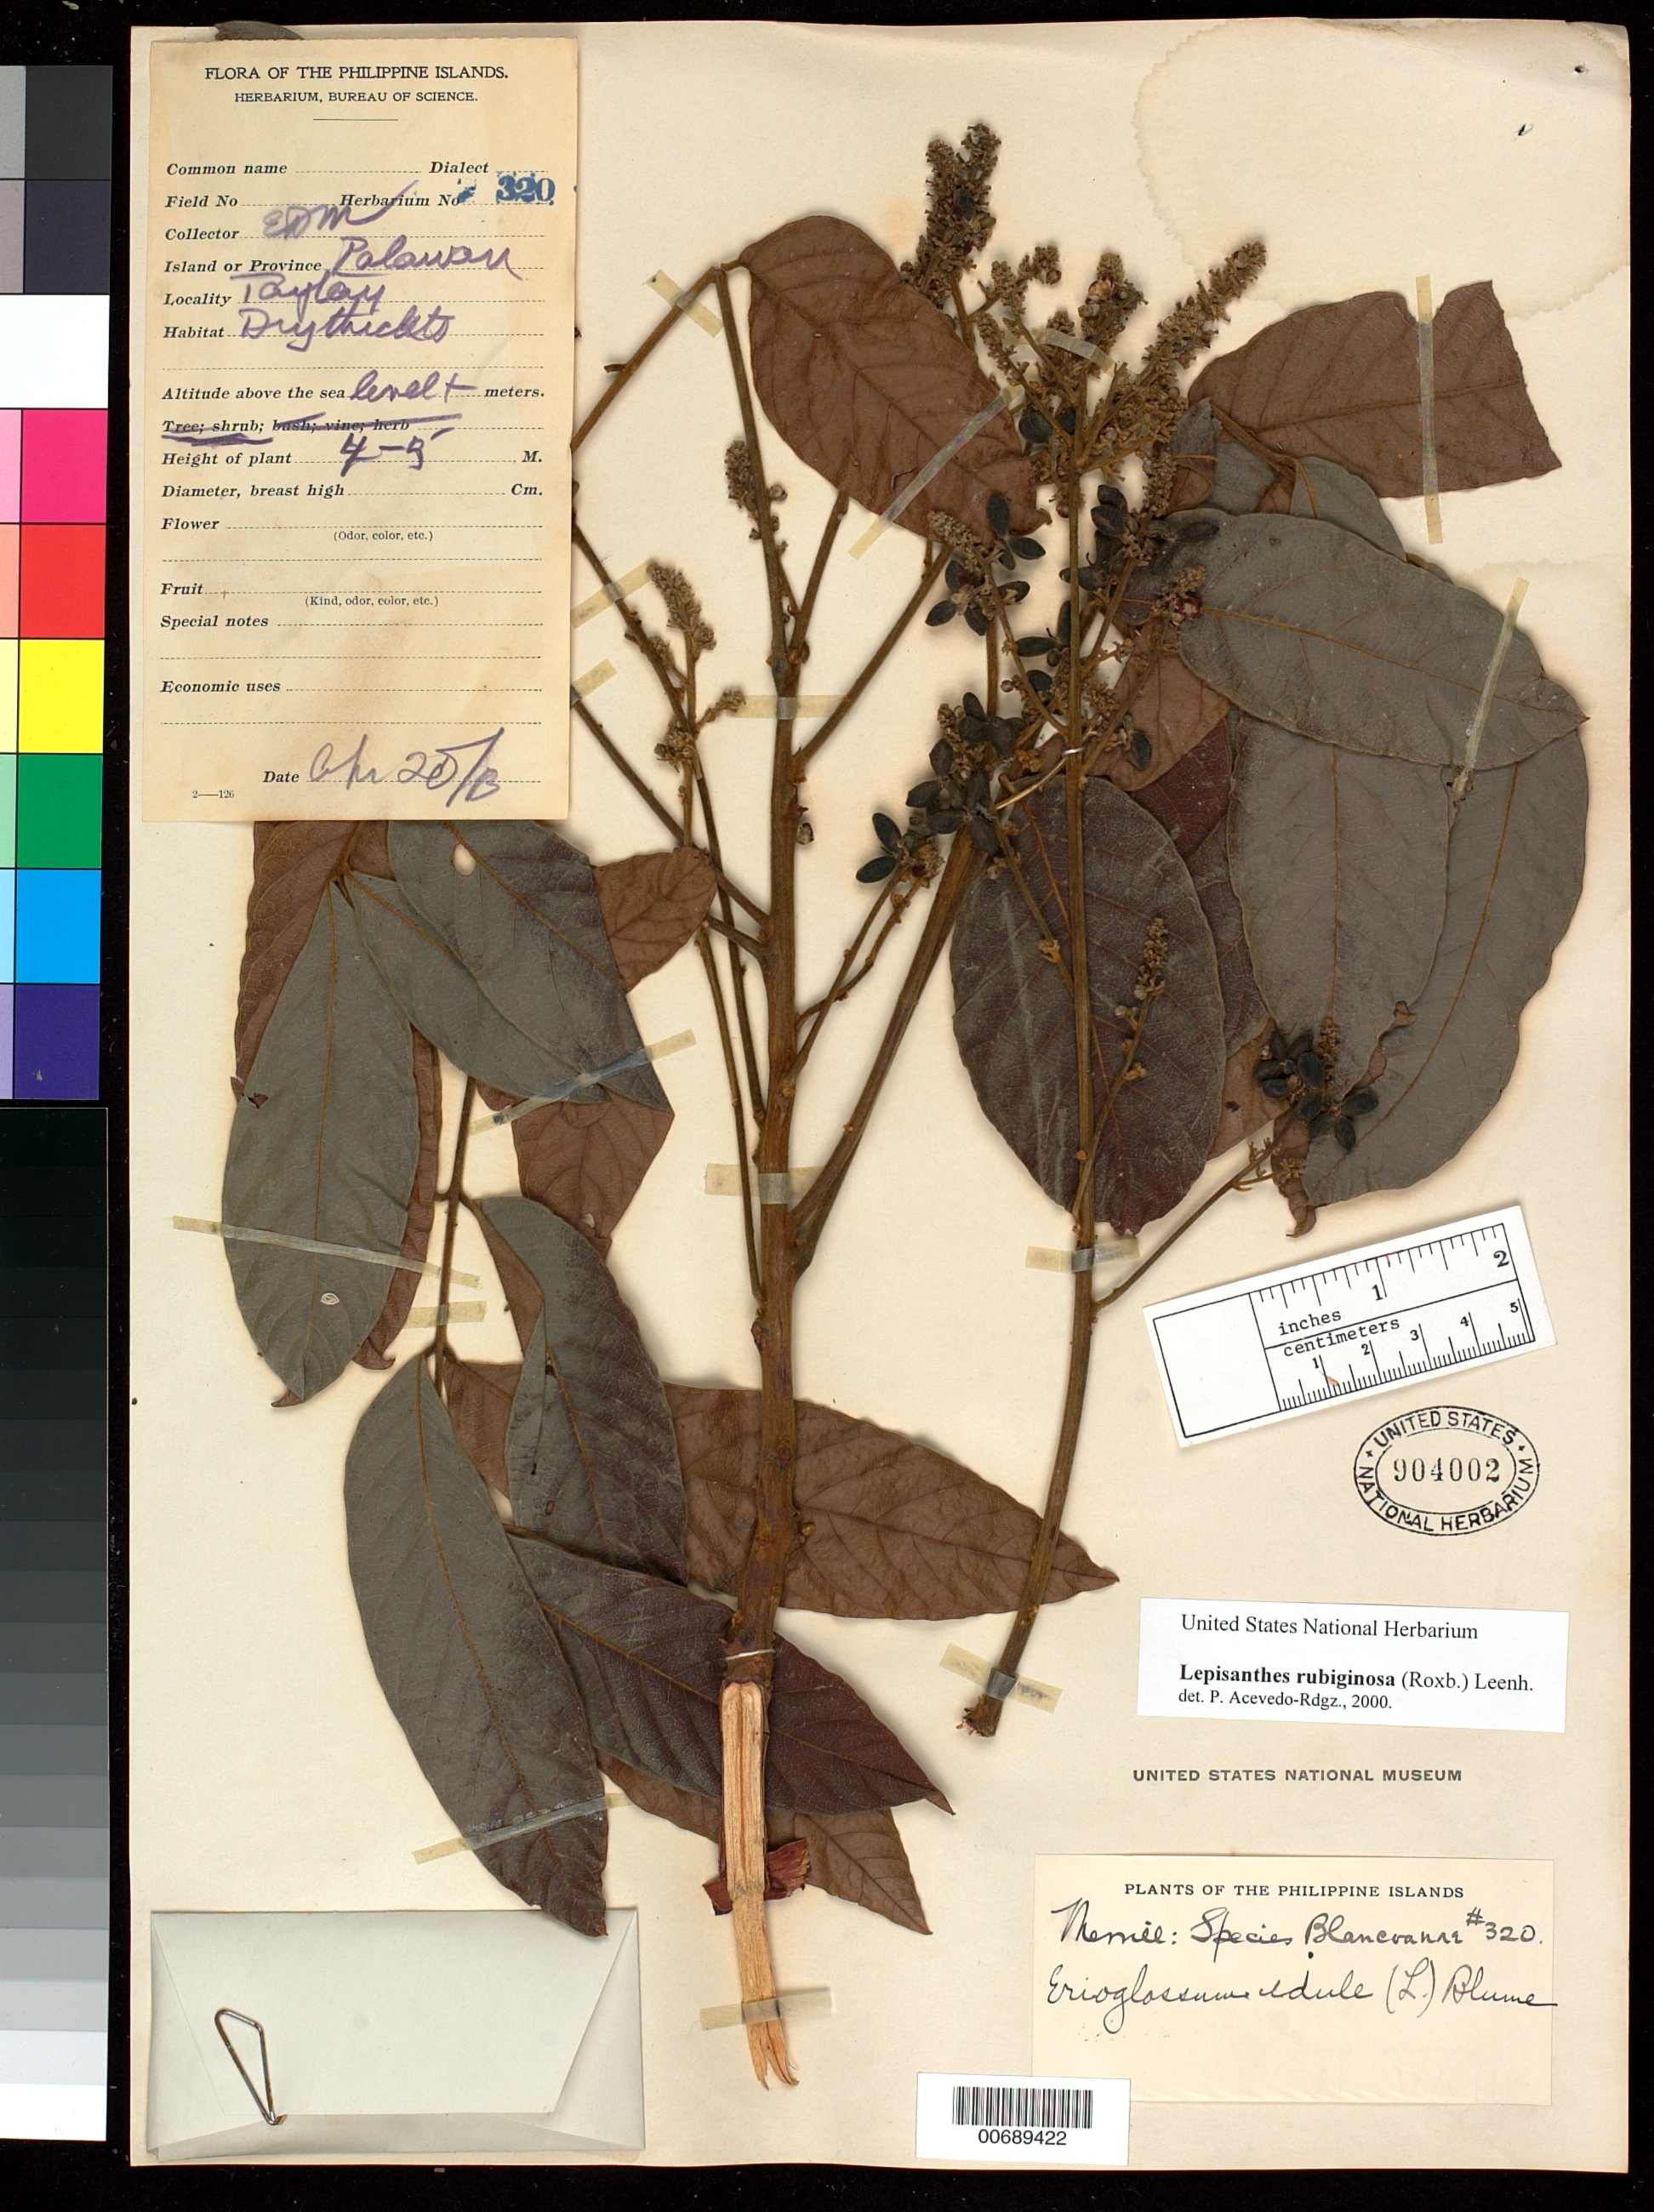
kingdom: Plantae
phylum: Tracheophyta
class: Magnoliopsida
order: Sapindales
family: Sapindaceae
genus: Lepisanthes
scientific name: Lepisanthes rubiginosa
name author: (Roxb.) Leenh.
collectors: E. D. Merrill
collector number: Sp. Blancoan. 0320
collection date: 1913-05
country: Philippines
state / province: Mimaropa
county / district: Palawan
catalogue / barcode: US 904002